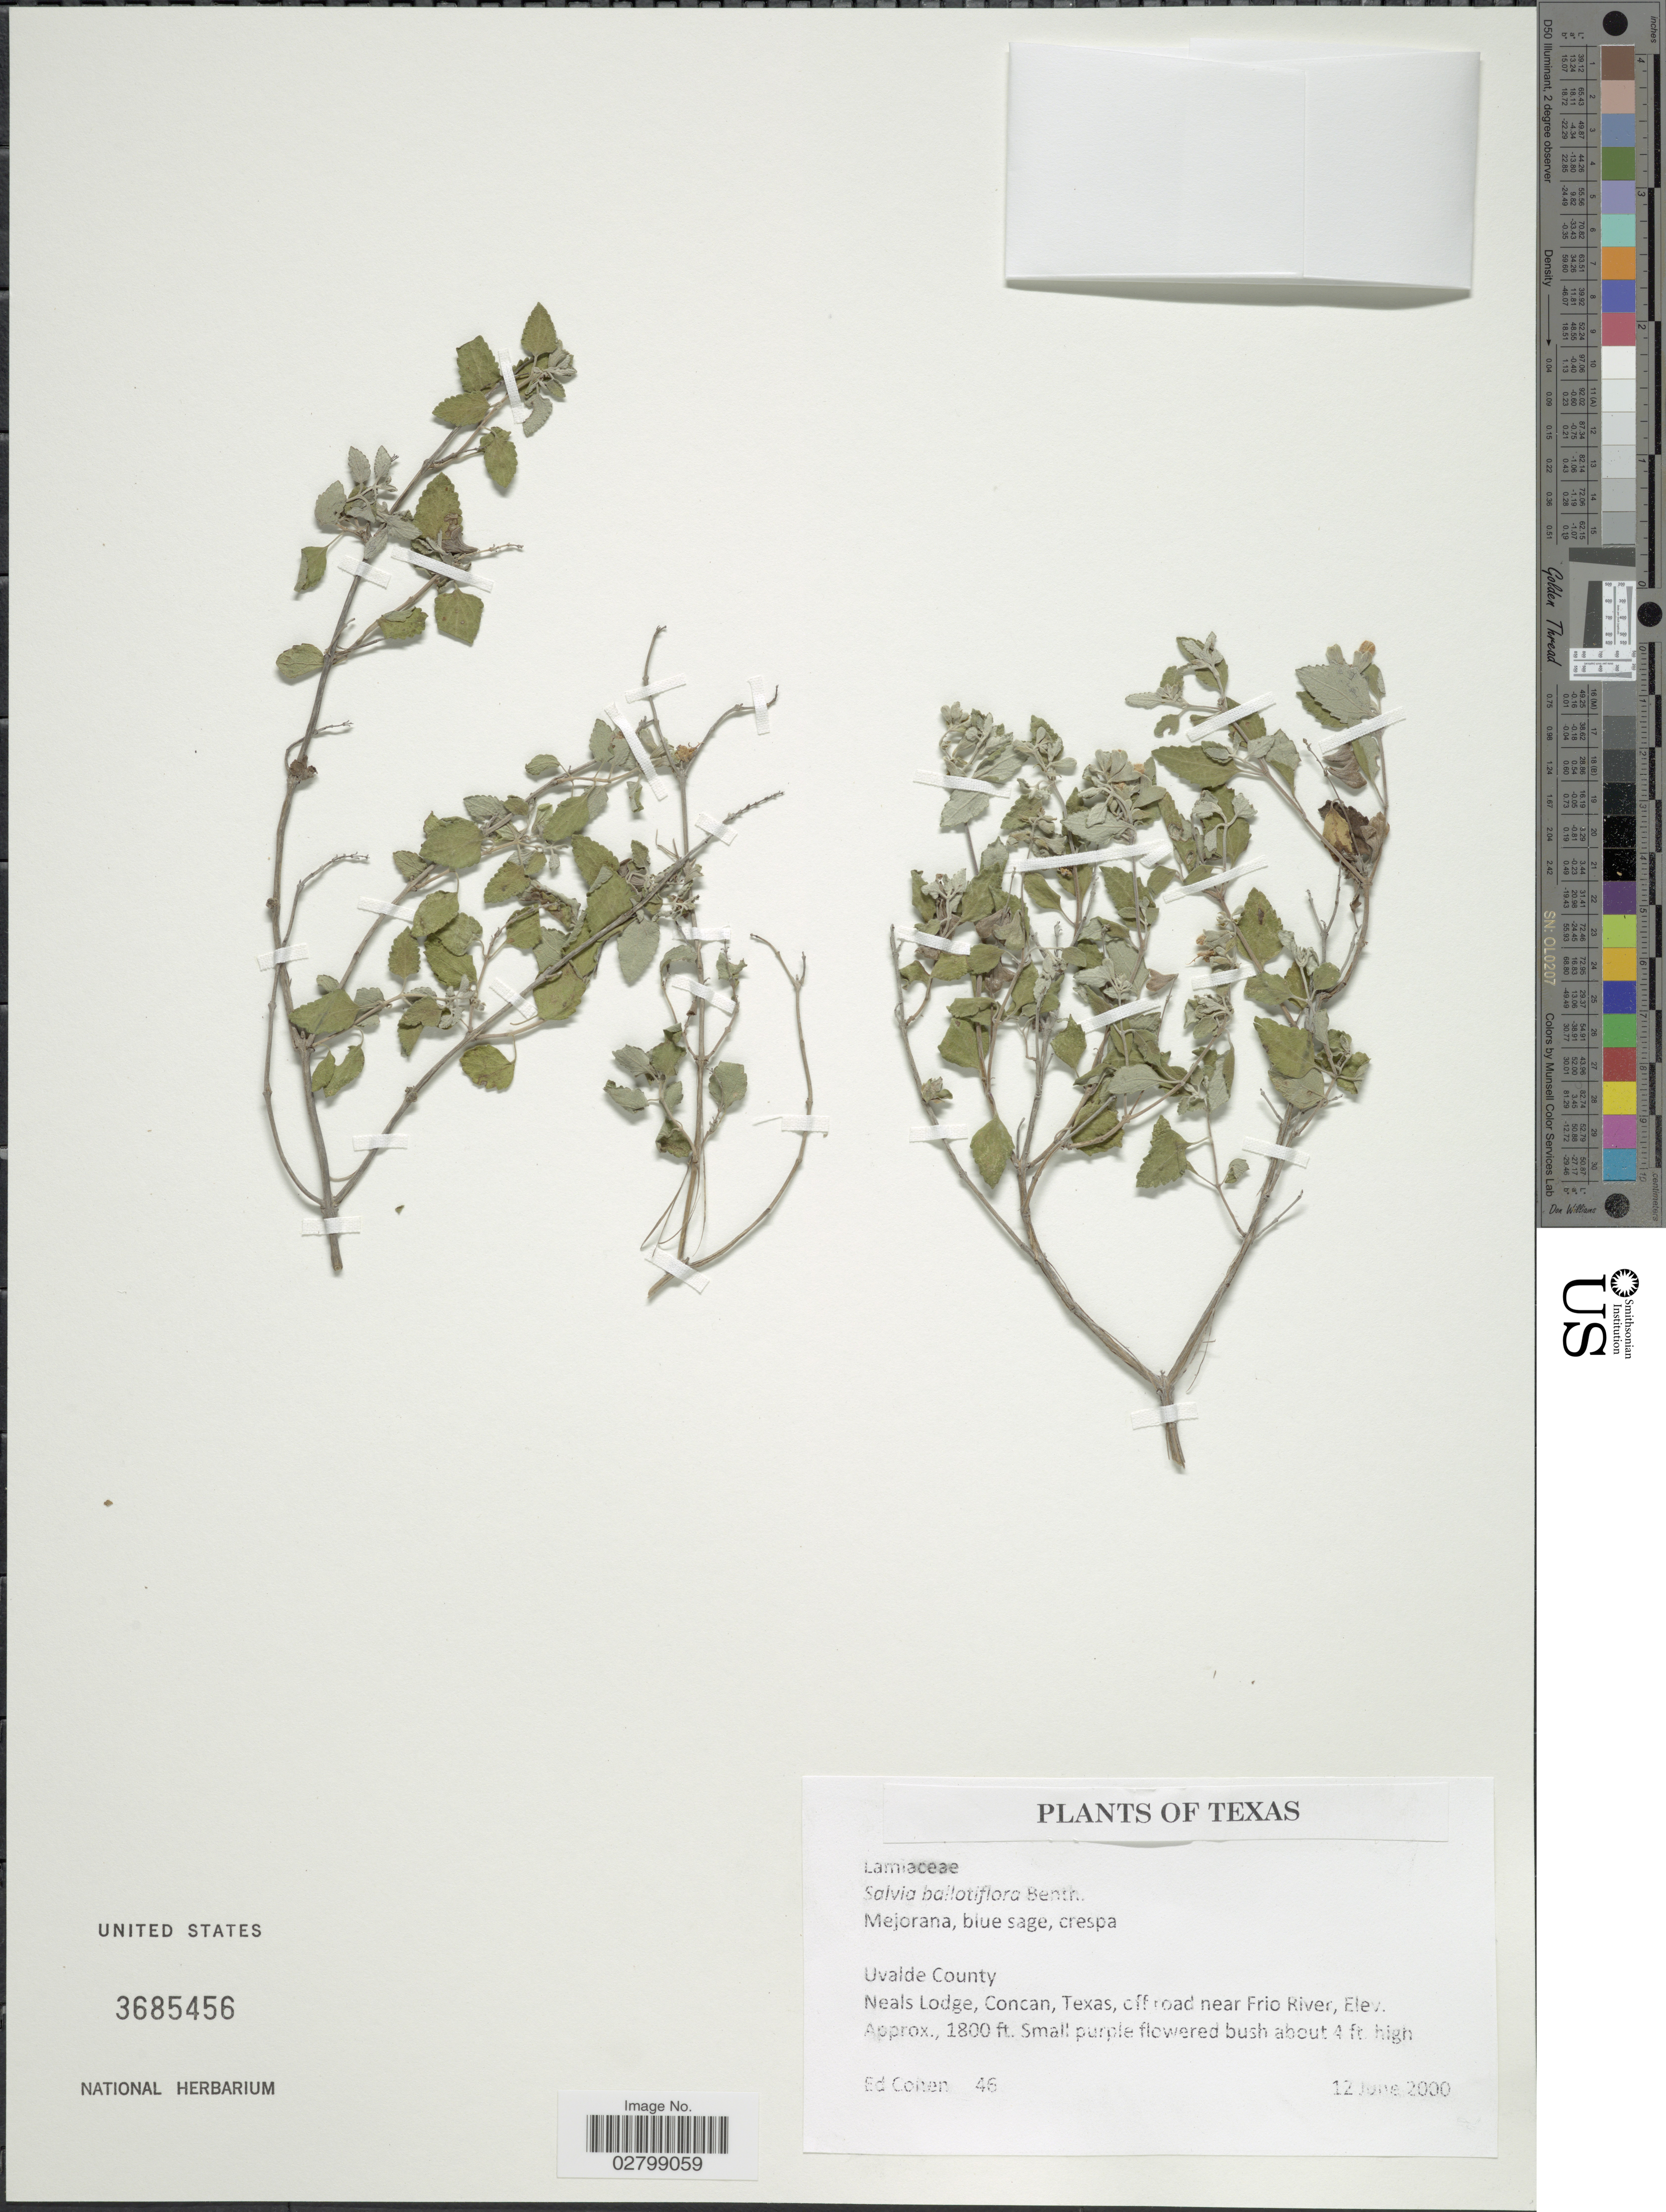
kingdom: Plantae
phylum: Tracheophyta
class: Magnoliopsida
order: Lamiales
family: Lamiaceae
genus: Salvia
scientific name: Salvia ballotiflora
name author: Benth.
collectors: E. Cohen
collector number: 46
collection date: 2000-06-12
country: United States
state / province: Texas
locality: Uvalde County, Neals Lodge, Concan, off road near Frio River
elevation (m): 549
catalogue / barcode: US 3685456